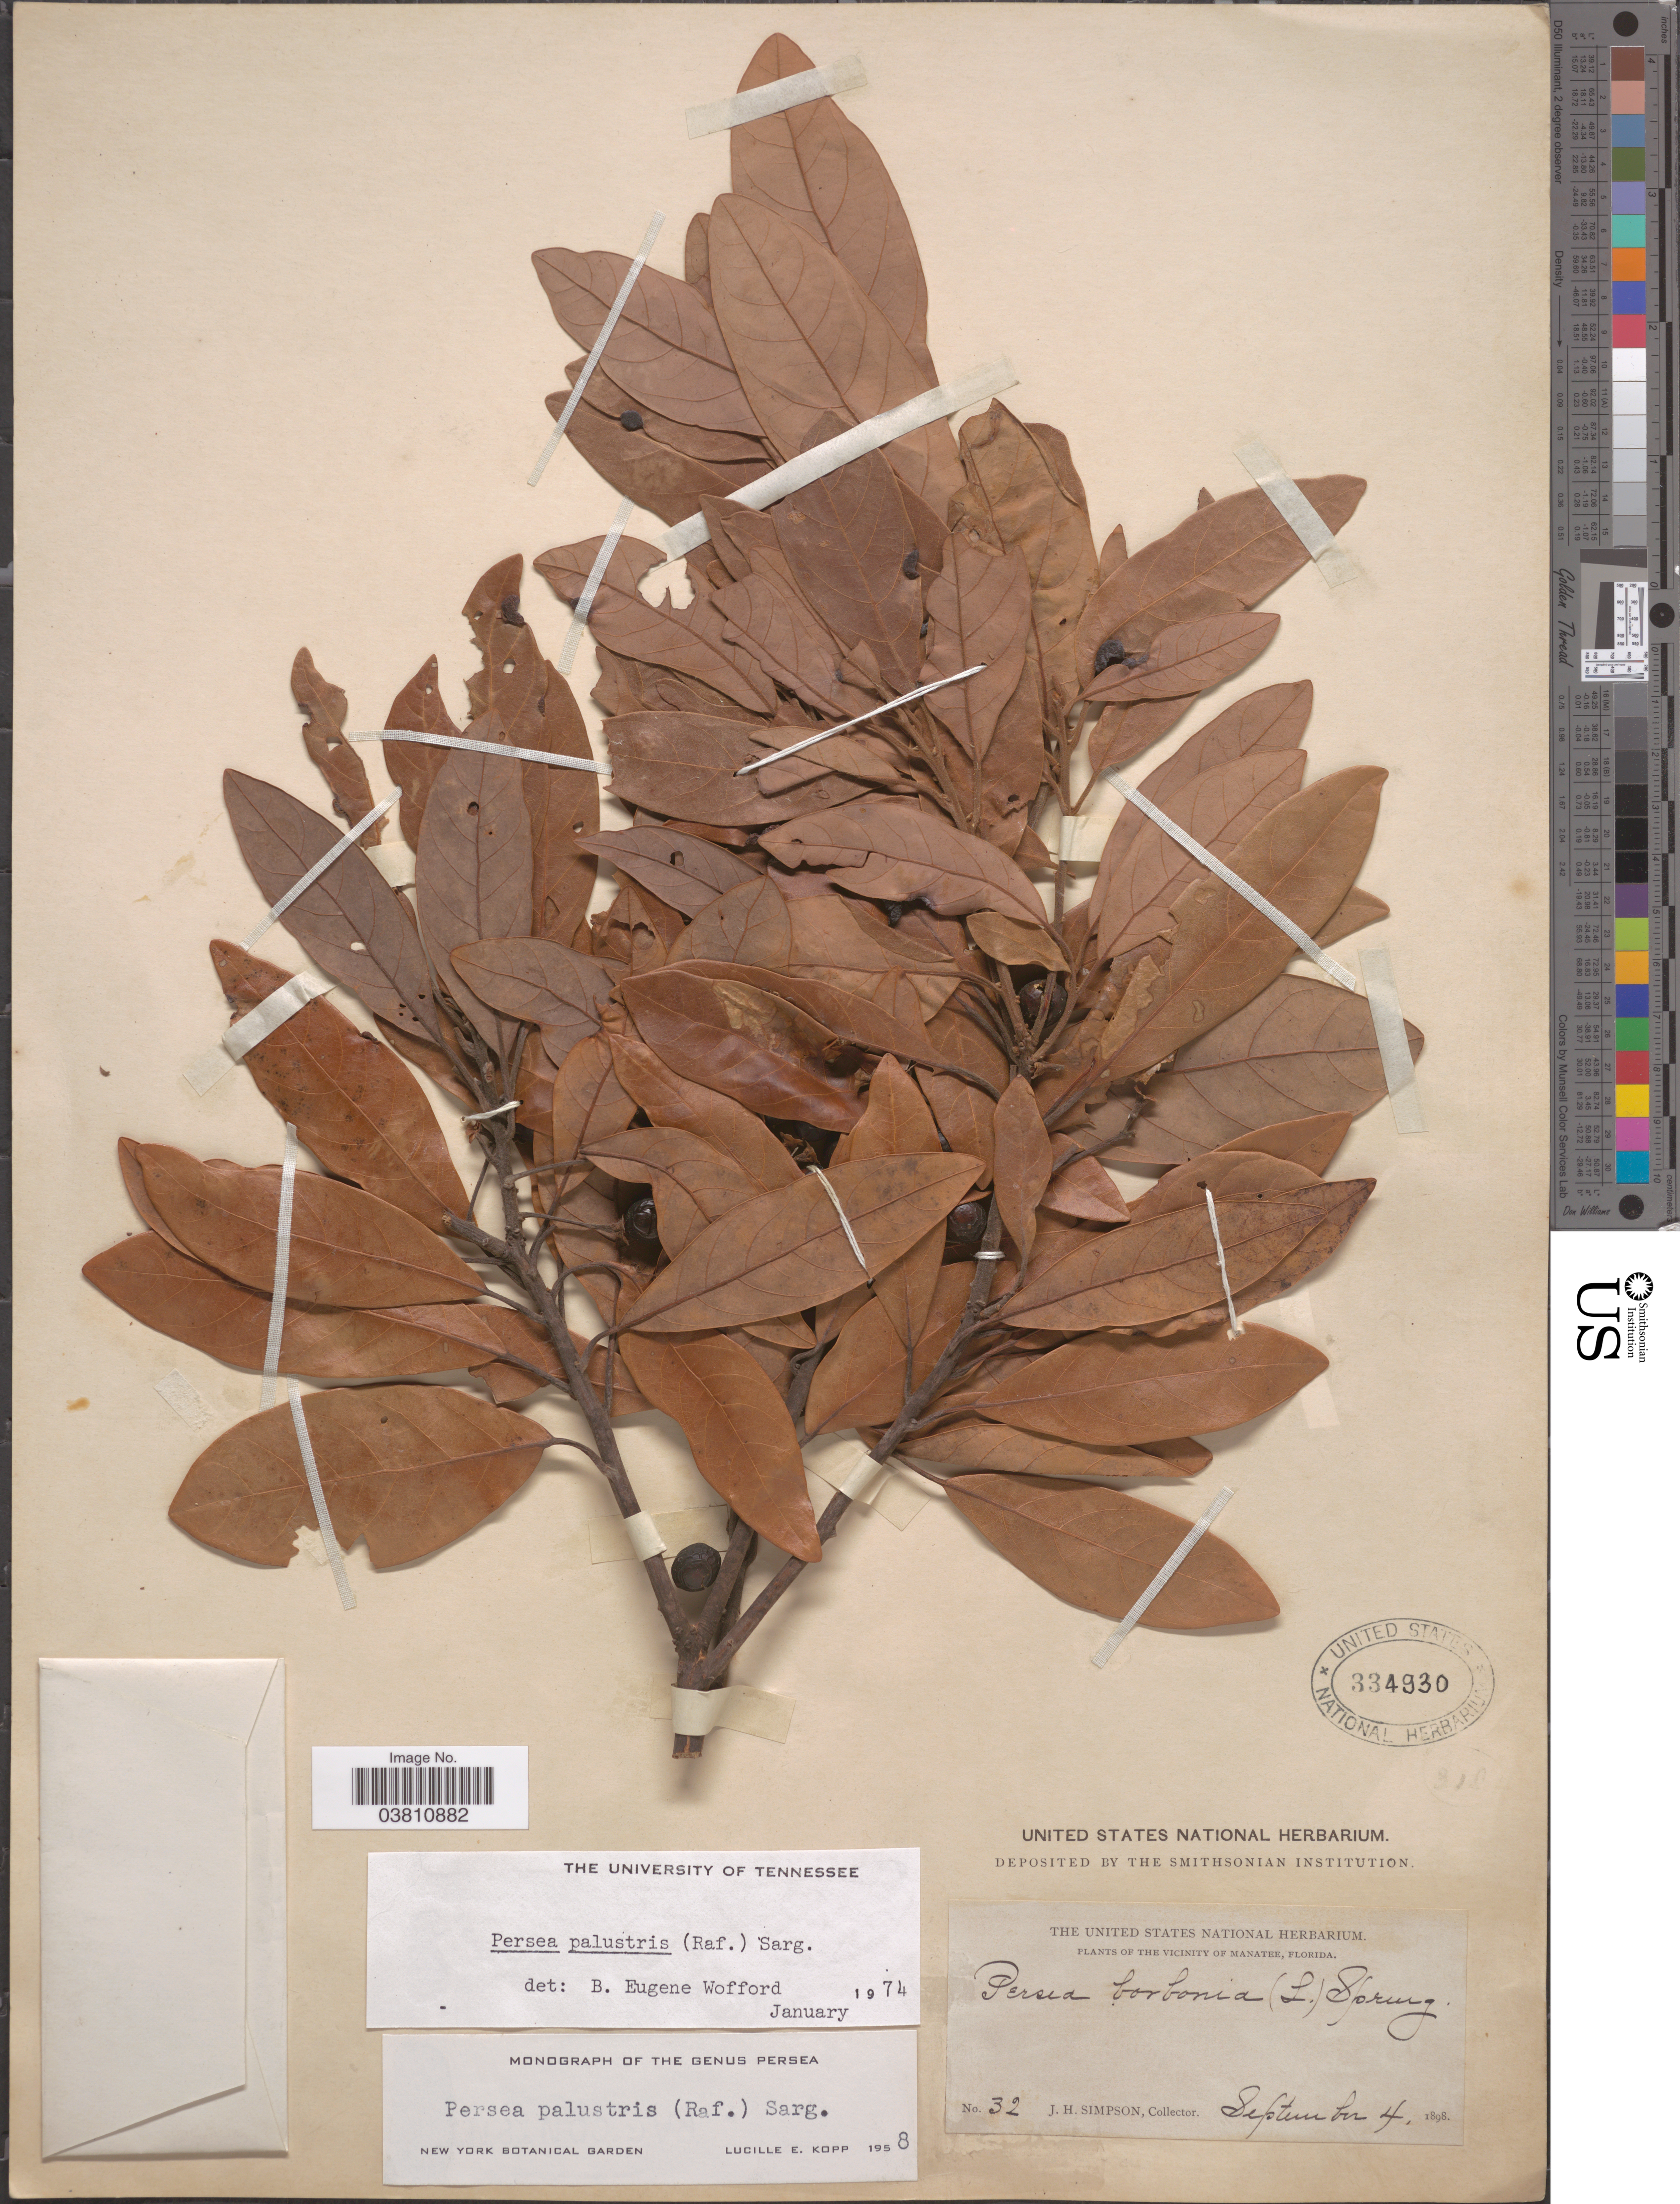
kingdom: Plantae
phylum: Tracheophyta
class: Magnoliopsida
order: Laurales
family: Lauraceae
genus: Persea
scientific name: Persea palustris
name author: (Raf.) Sarg.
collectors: J. H. Simpson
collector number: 32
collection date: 1898-09-04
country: United States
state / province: Florida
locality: The vicinity of Manatee.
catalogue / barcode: US 334930